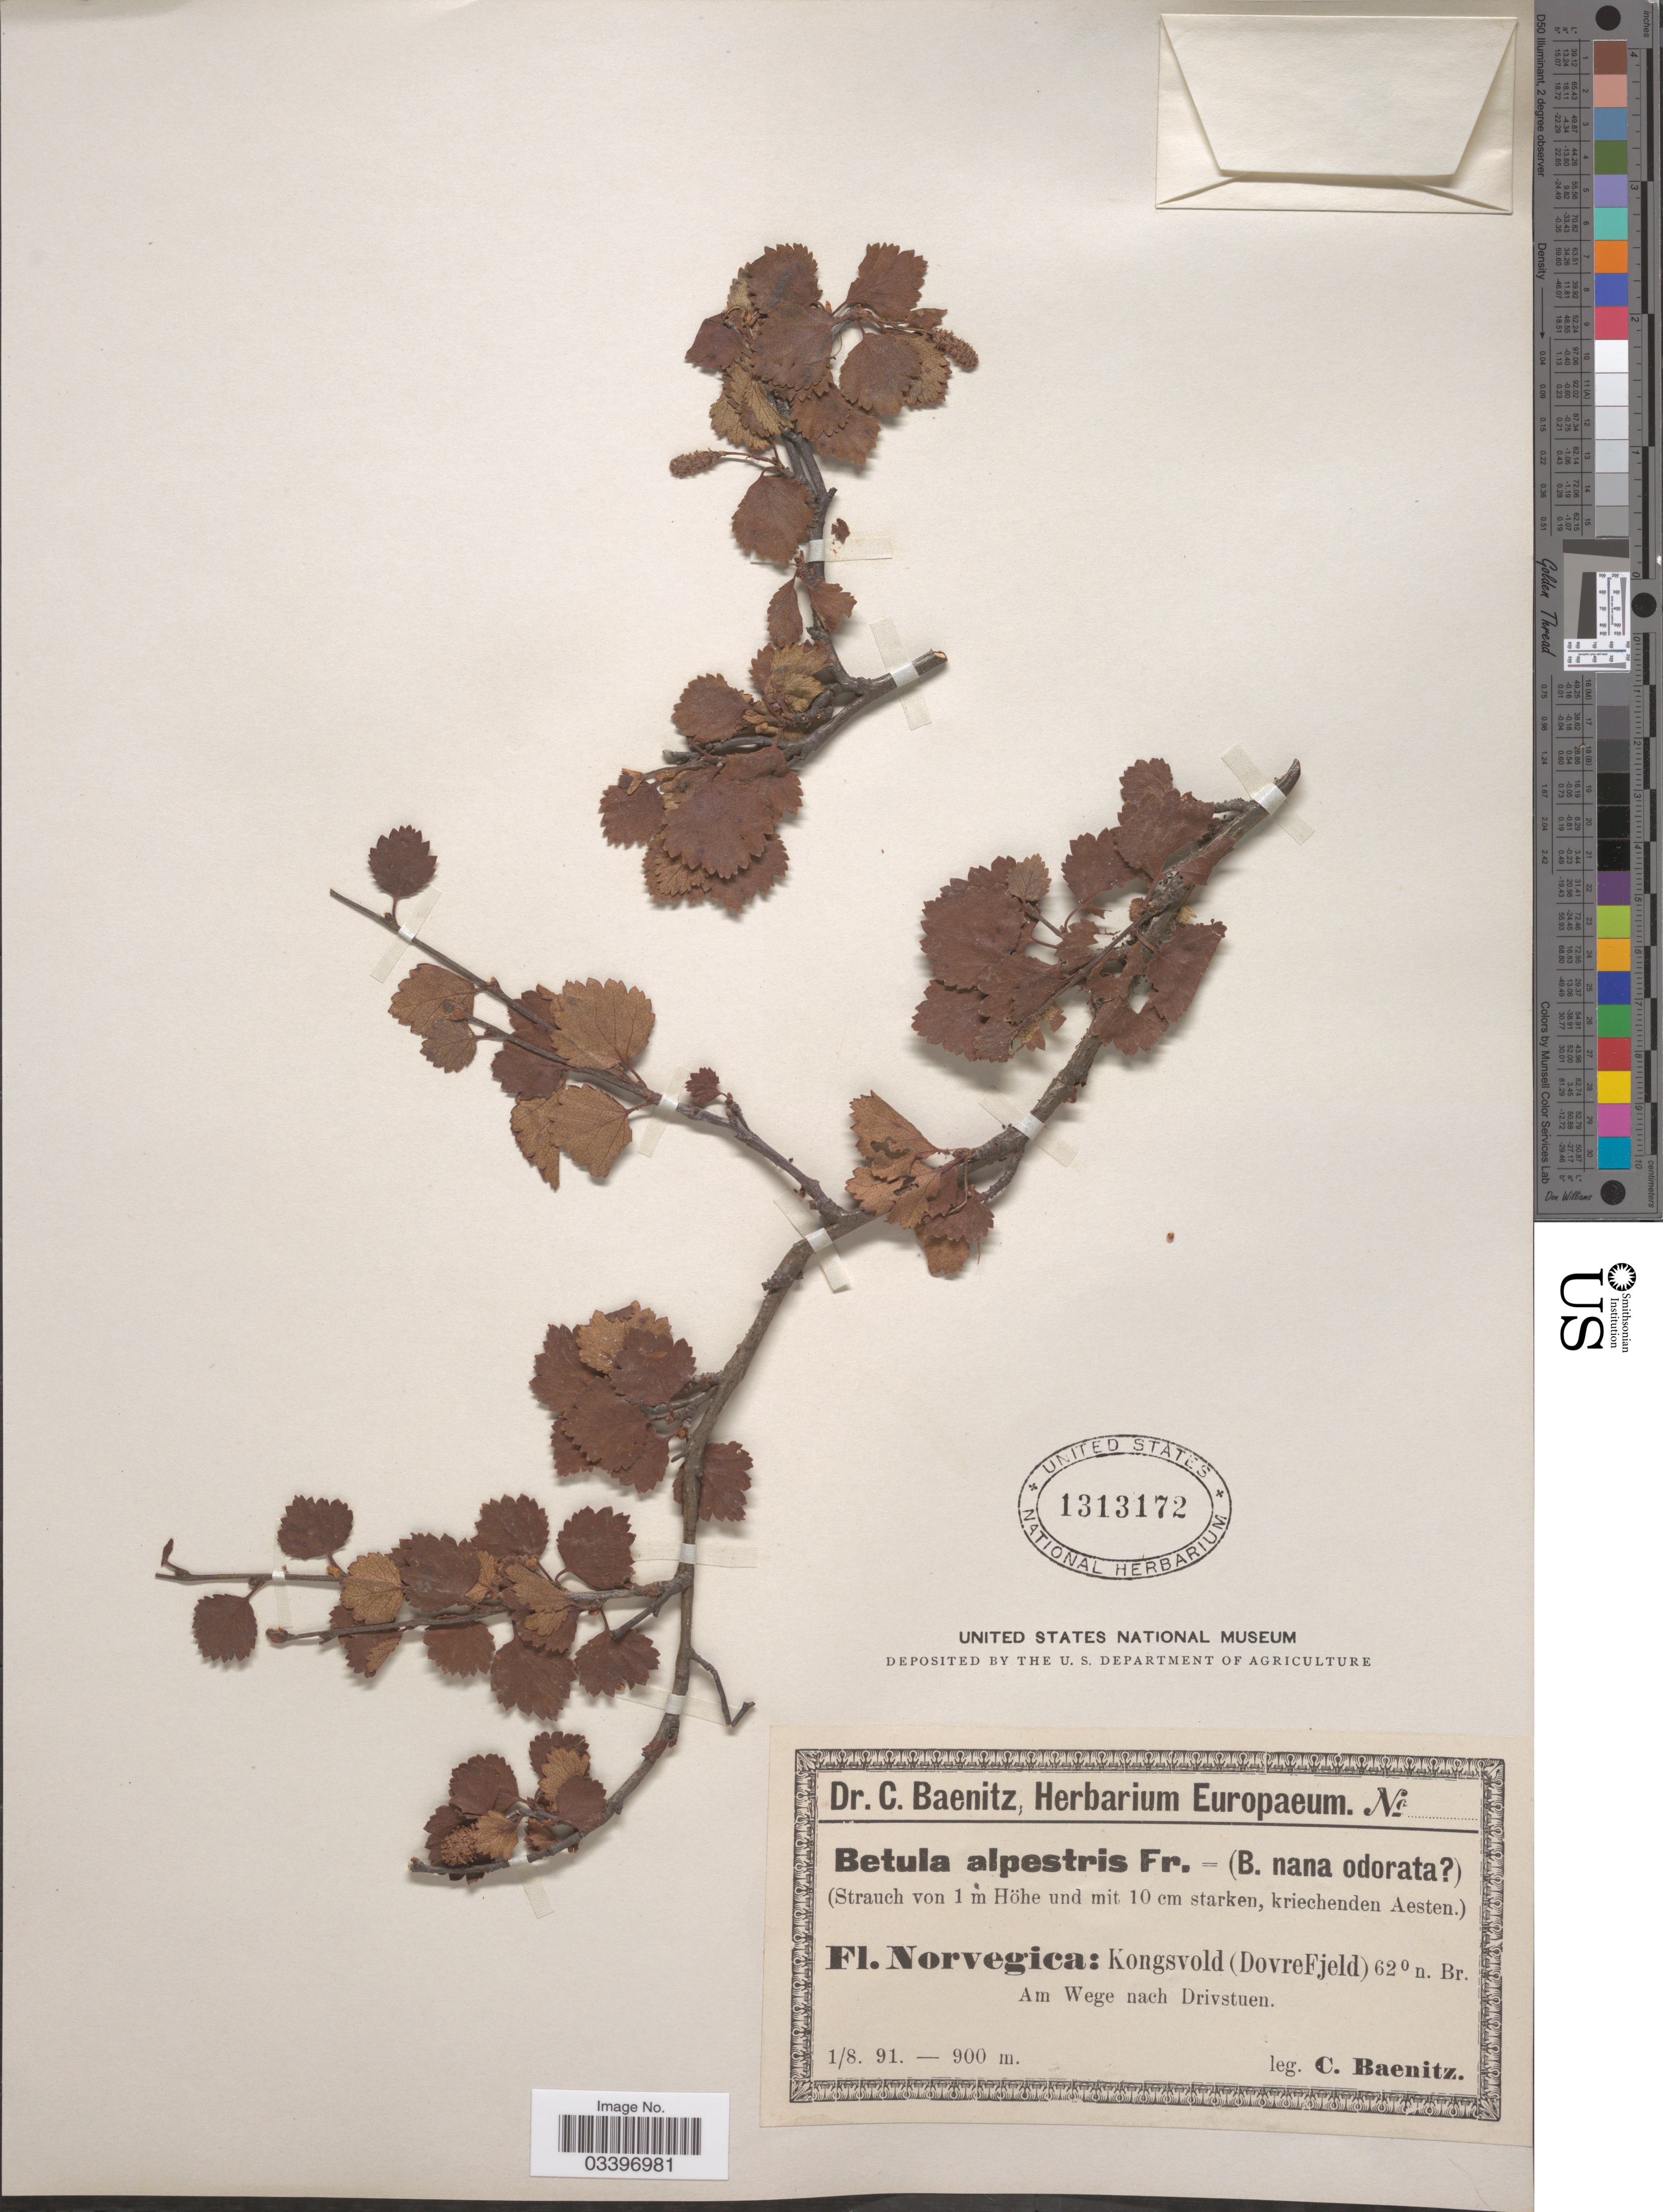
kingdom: Plantae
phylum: Tracheophyta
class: Magnoliopsida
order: Fagales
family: Betulaceae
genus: Betula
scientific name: Betula x alpestris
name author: Fr.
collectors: C. G. Baenitz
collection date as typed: Transcribed d/m/y: 1/8/91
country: Norway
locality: Fl. Norvegica: Kongsvold (DovreFjeld) 62° n. Br. Am Wege nach Drivstuen.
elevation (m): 900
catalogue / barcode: US 1313172